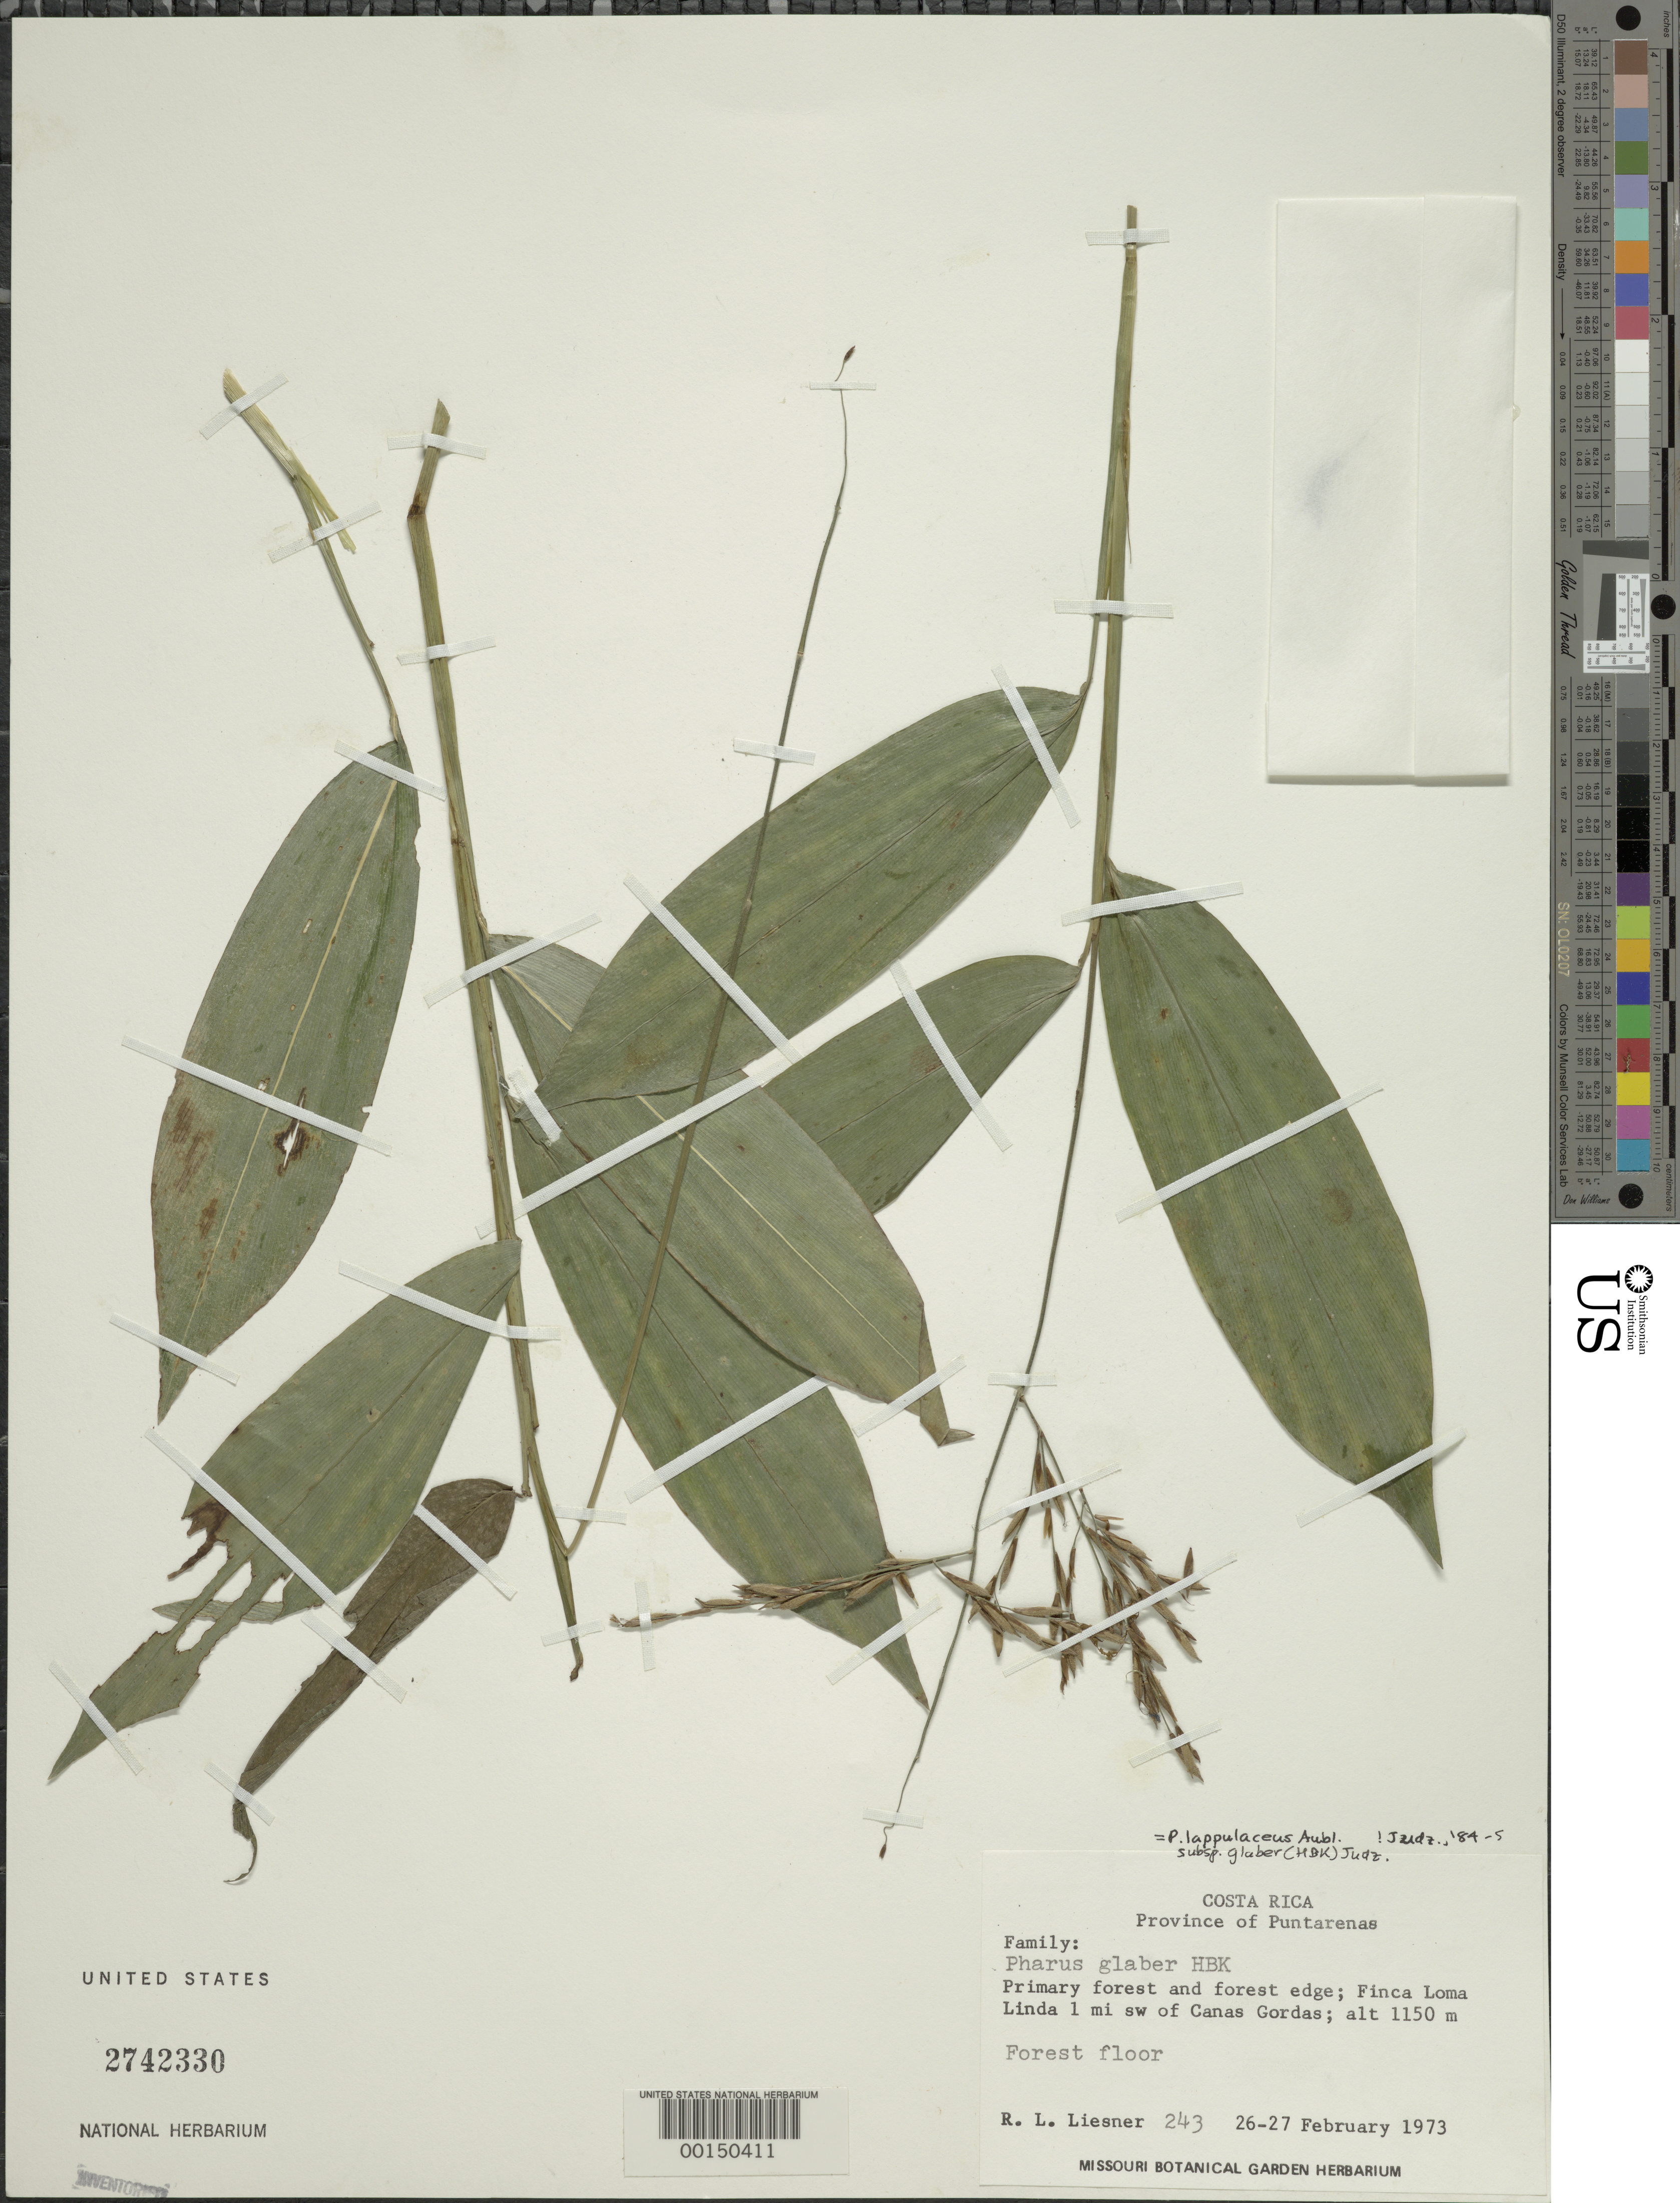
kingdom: Plantae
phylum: Tracheophyta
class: Liliopsida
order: Poales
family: Poaceae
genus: Pharus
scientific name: Pharus lappulaceus subsp. glaber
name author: (Kunth) Judz.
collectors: R. L. Liesner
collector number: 243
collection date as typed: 26 Feb 1973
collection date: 1973-02-26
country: Costa Rica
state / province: Puntarenas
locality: Finca loma linda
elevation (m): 1150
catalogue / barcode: US 2742330